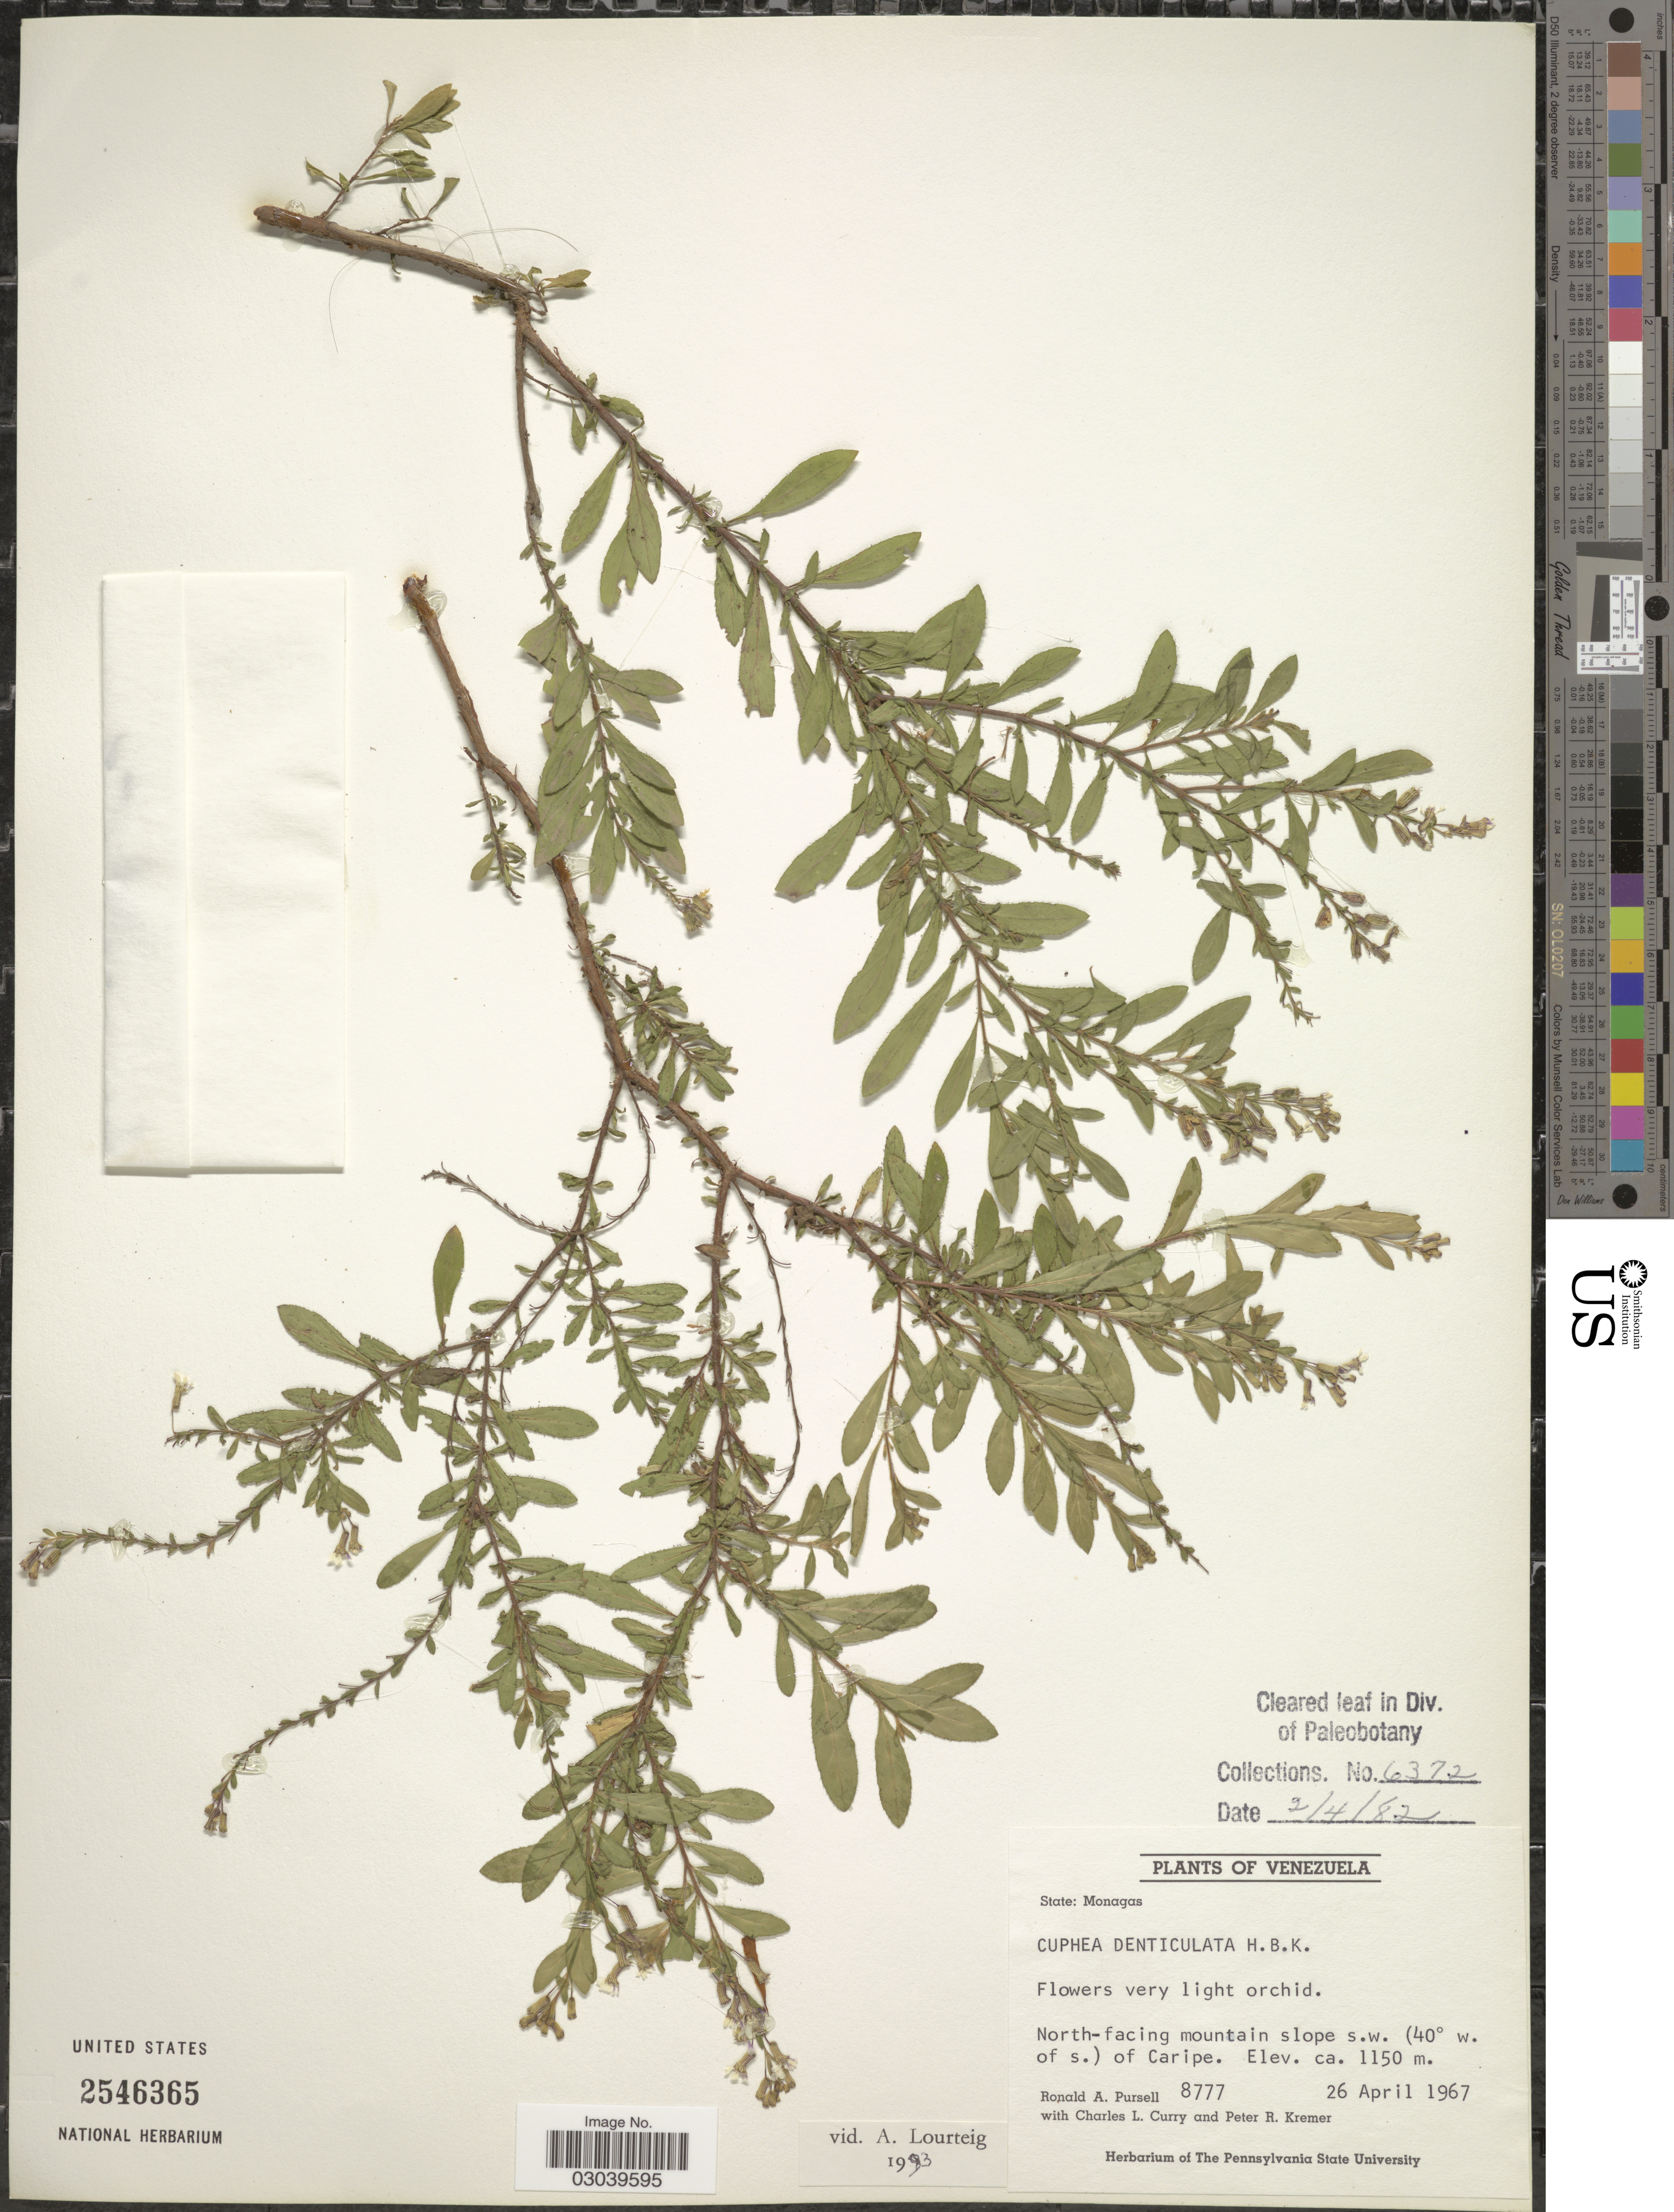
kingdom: Plantae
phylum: Tracheophyta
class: Magnoliopsida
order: Myrtales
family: Lythraceae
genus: Cuphea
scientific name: Cuphea denticulata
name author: Kunth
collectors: R. A. Pursell, C. L. Curry & P. Kremer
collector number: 8777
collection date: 1967-04-26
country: Venezuela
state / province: Monagas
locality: North-facing mountain slope s.w. (40° w. of s.) of Caripe.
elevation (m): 1150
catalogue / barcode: US 2546365